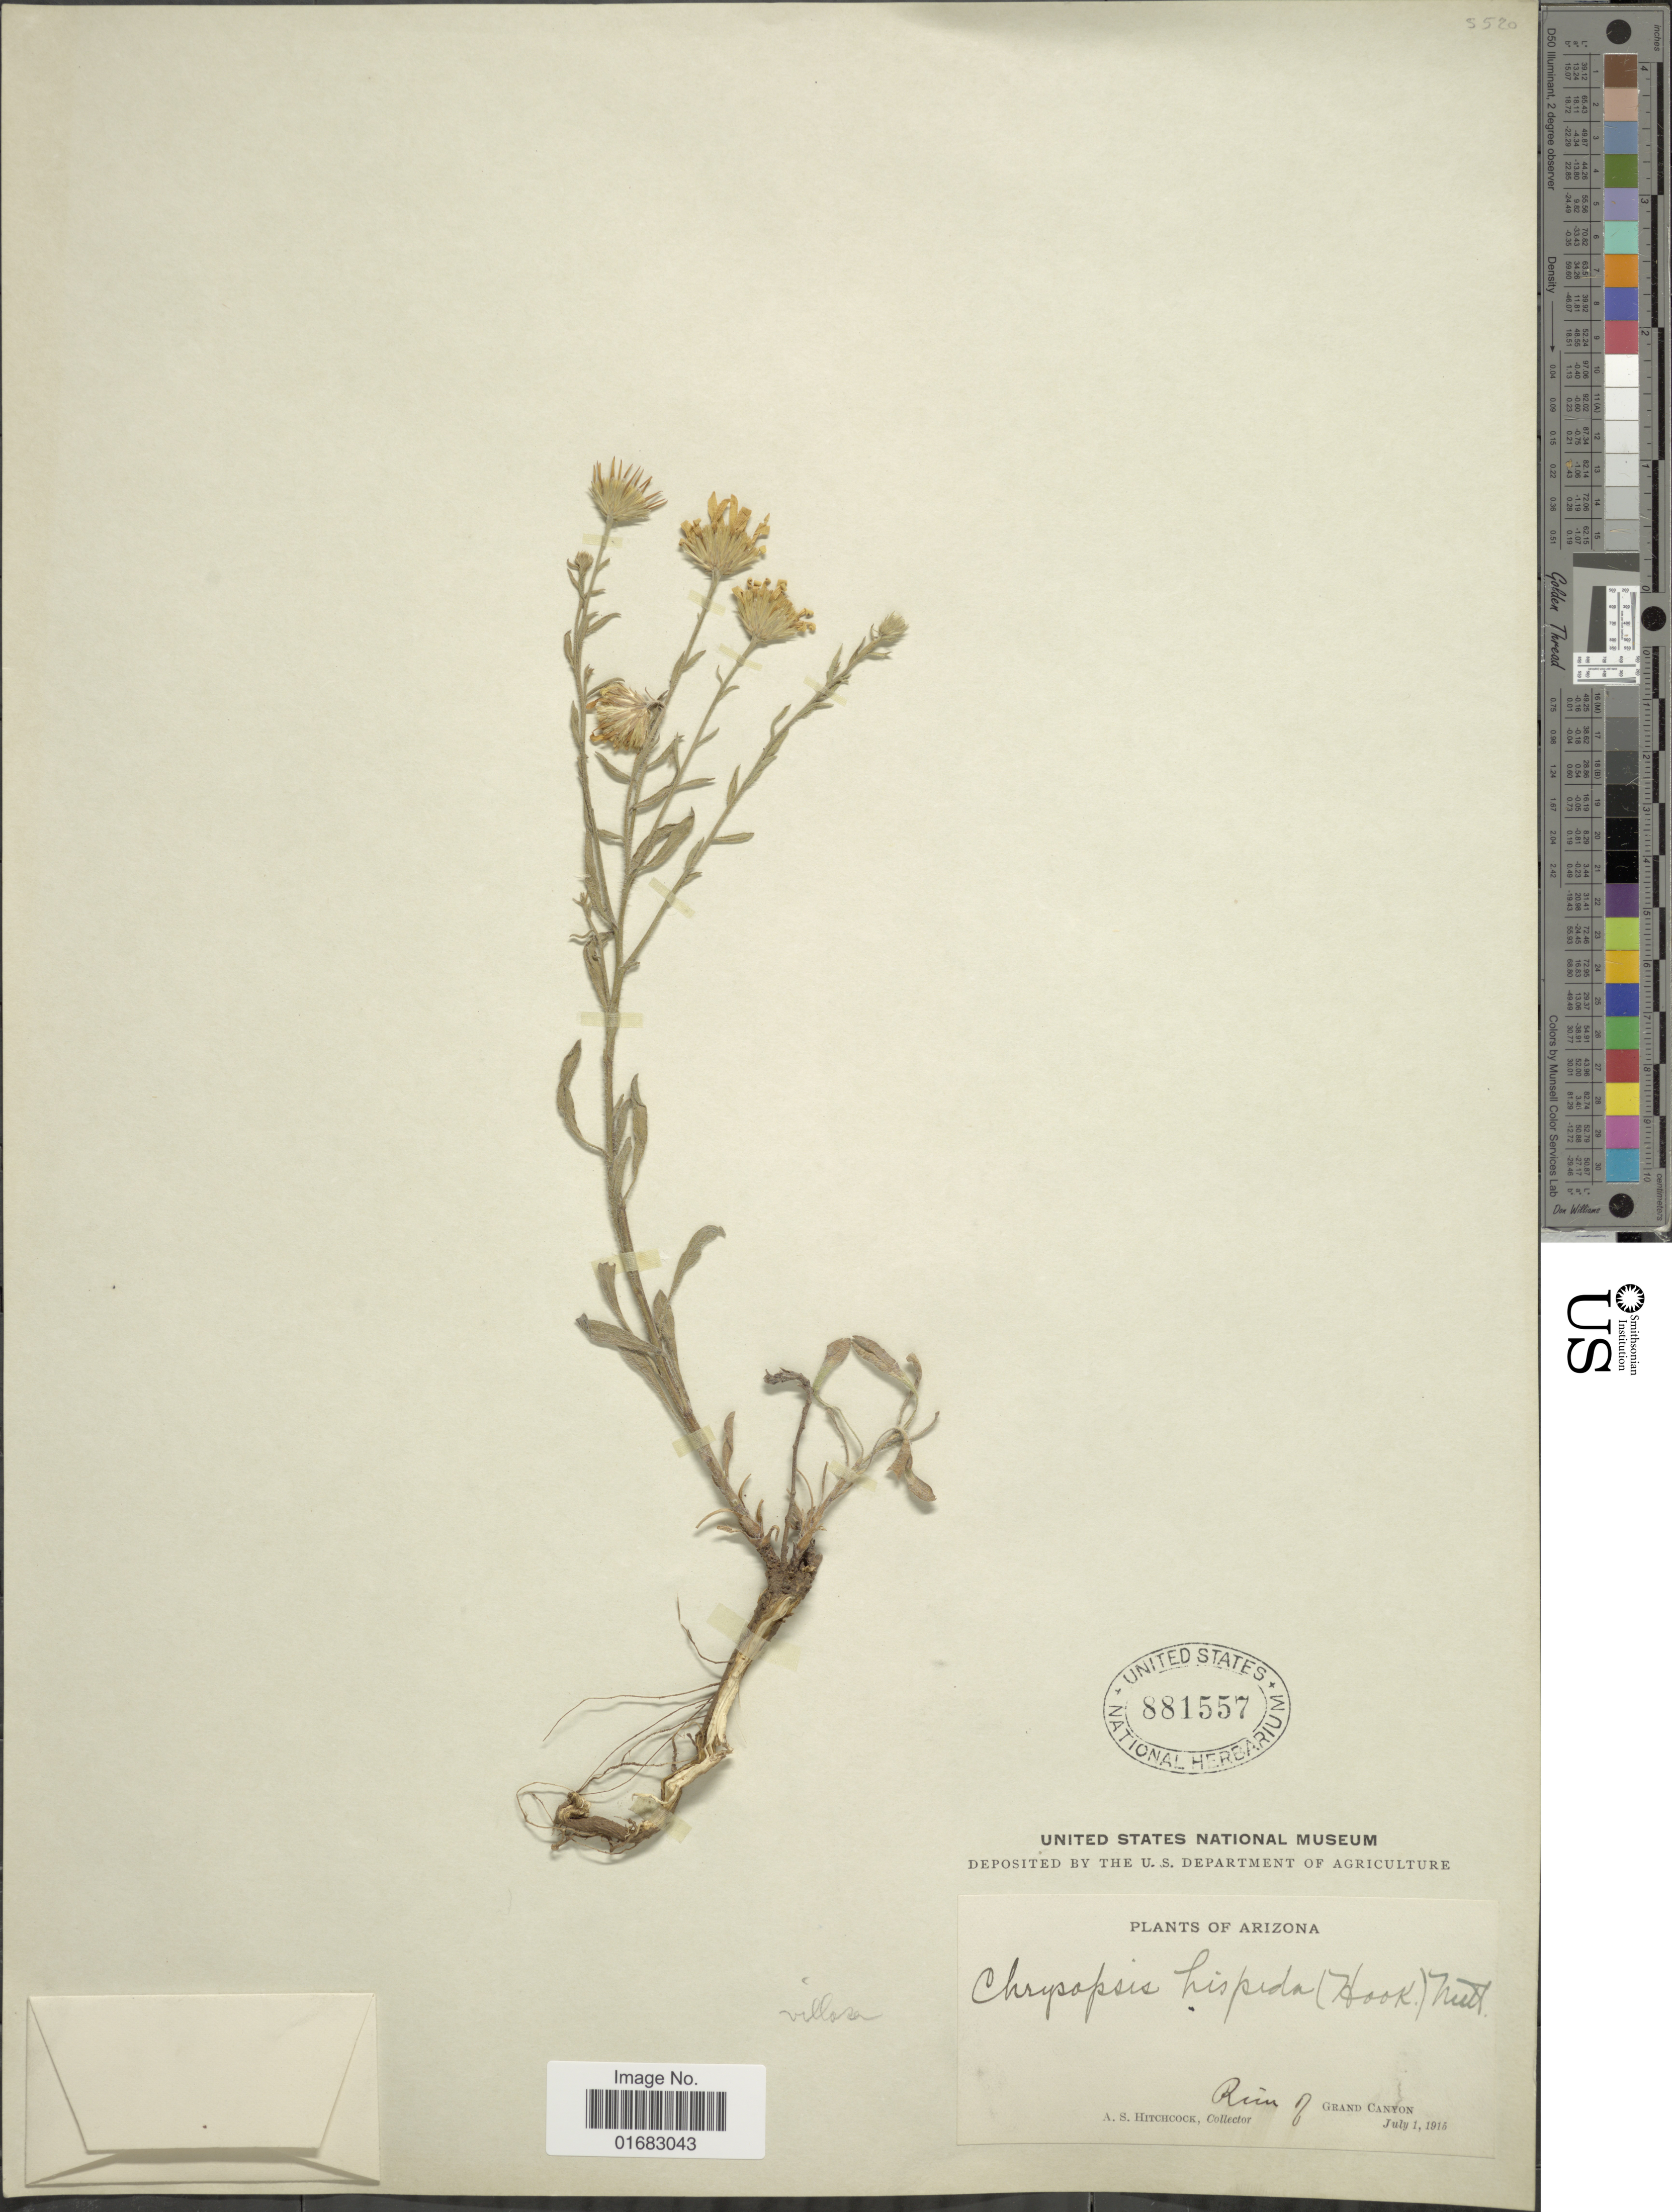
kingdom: Plantae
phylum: Tracheophyta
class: Magnoliopsida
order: Asterales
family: Asteraceae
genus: Heterotheca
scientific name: Heterotheca villosa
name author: (Pursh) Shinners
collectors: A. S. Hitchcock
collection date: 1915-07-01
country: United States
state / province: Arizona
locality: Ruin of Grand Canyon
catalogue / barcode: US 881557